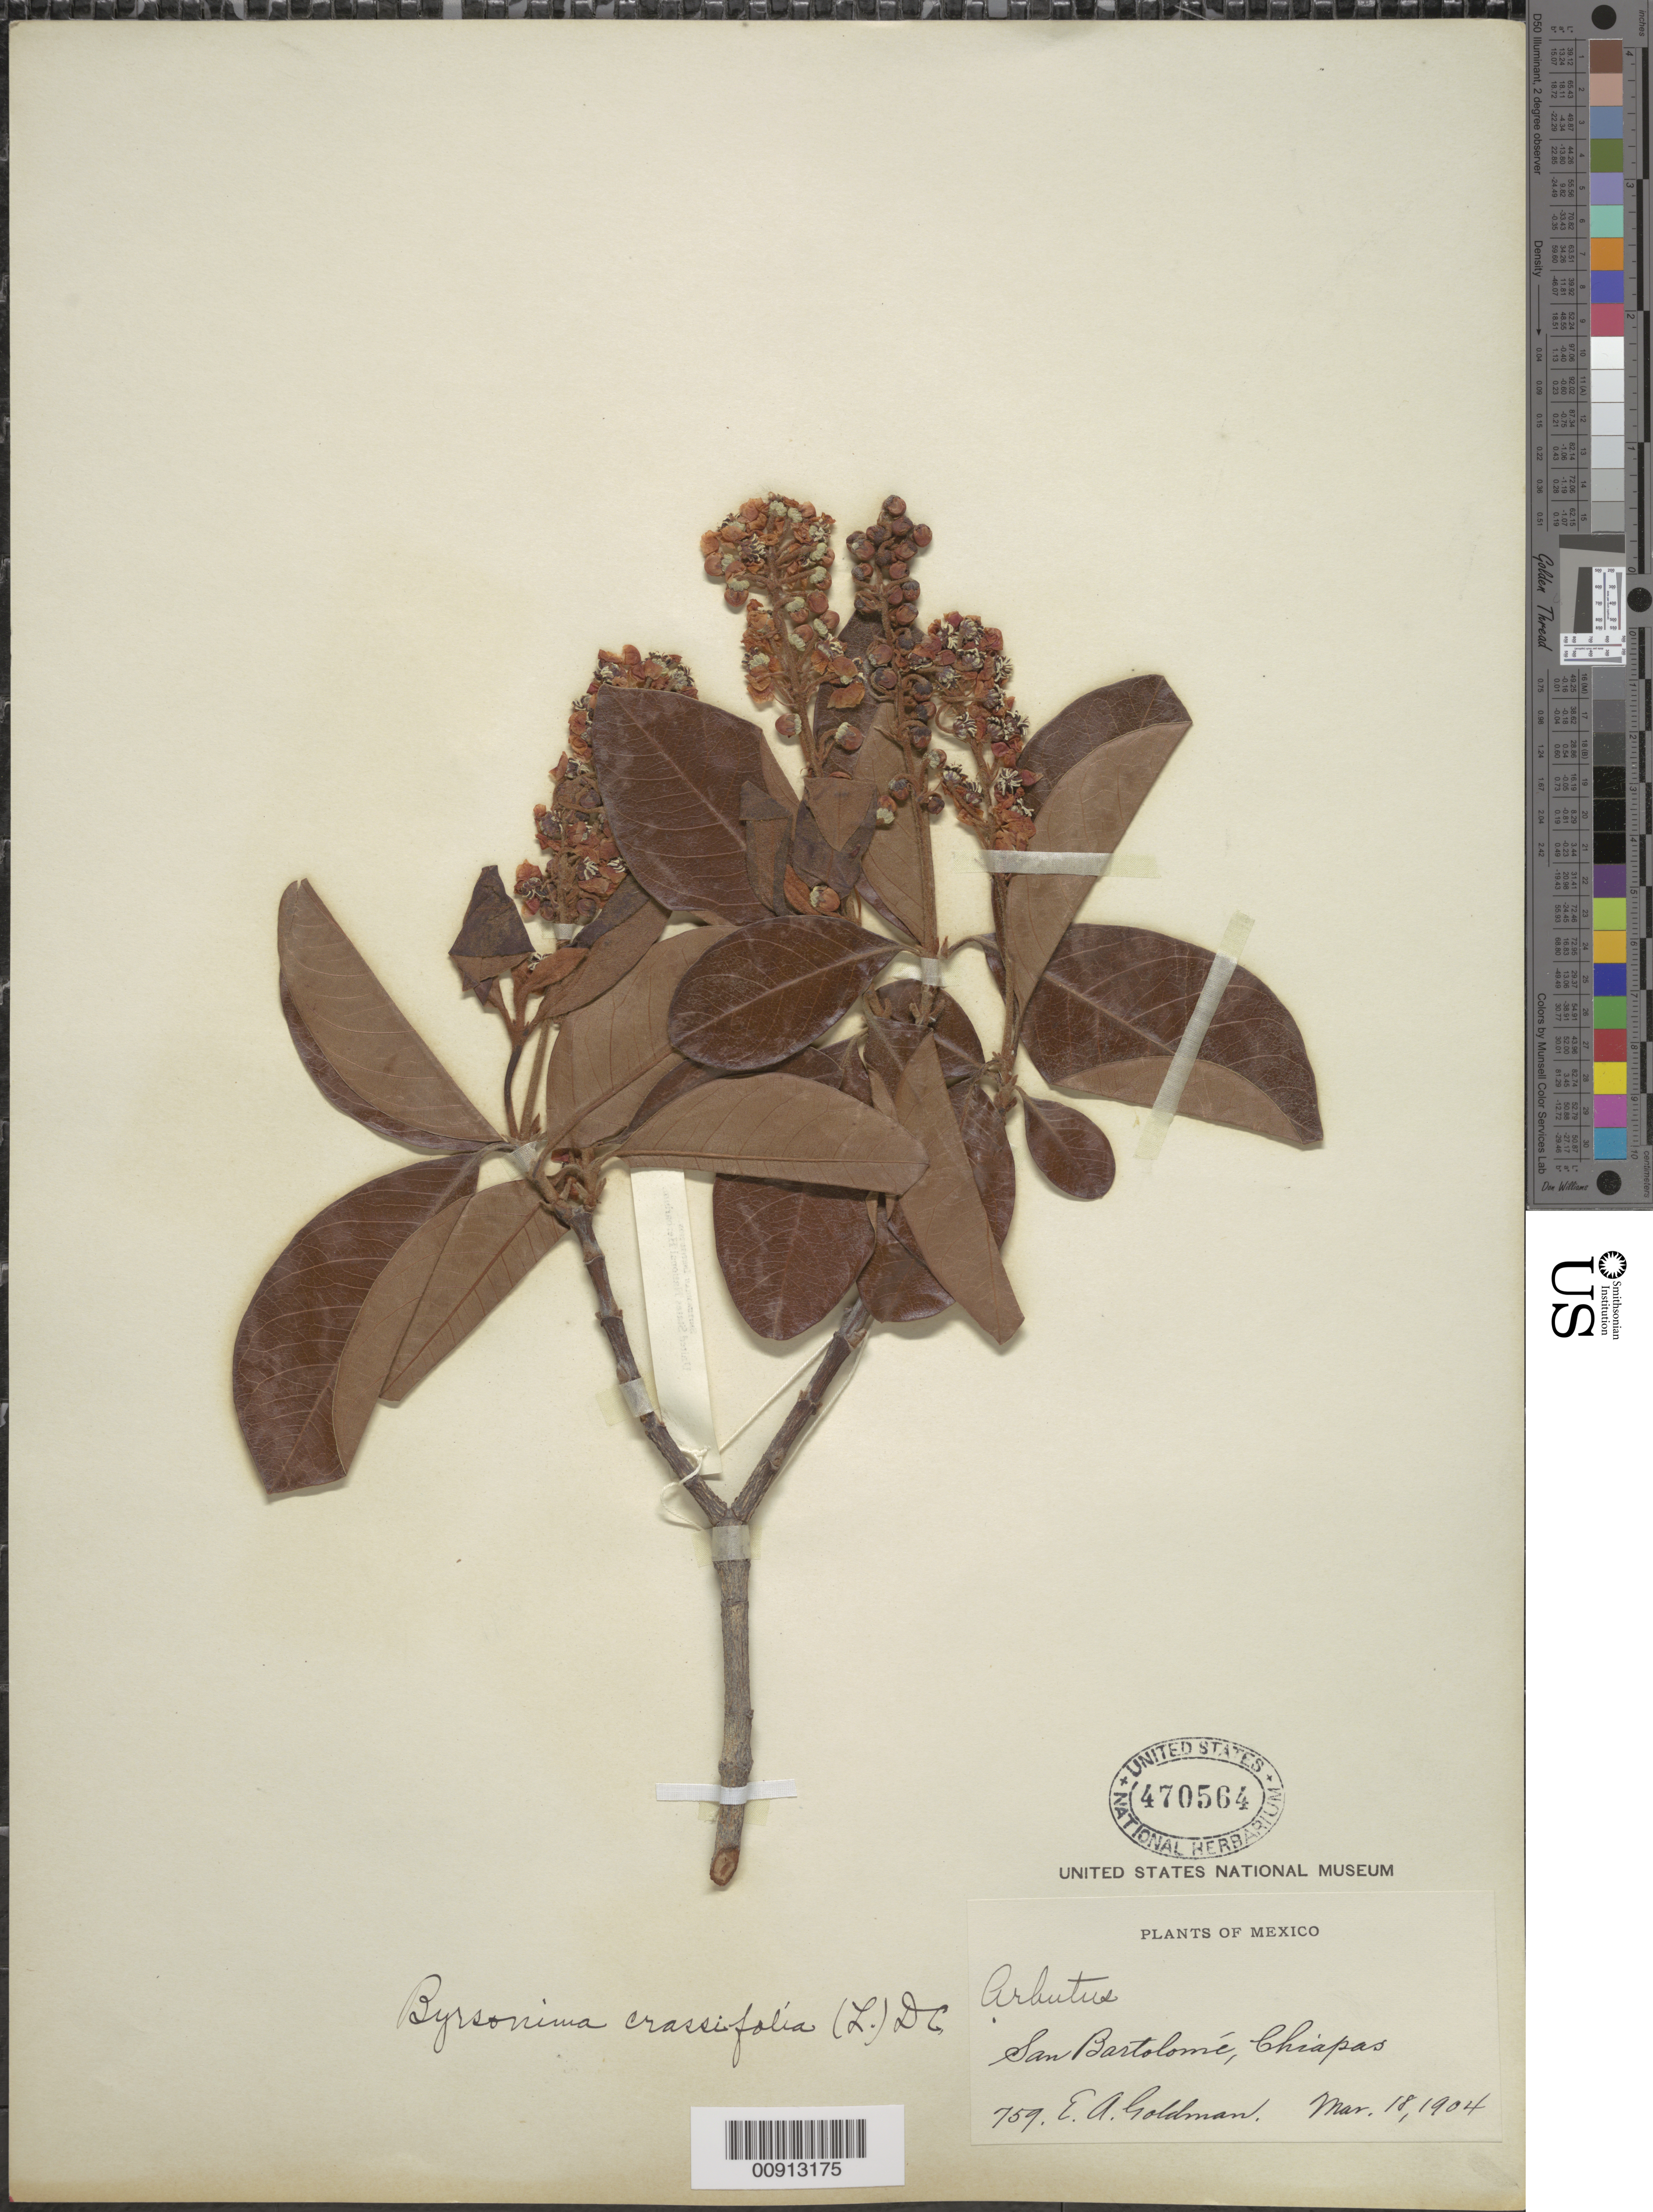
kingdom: Plantae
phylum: Tracheophyta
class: Magnoliopsida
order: Malpighiales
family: Malpighiaceae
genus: Byrsonima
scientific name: Byrsonima crassifolia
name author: (L.) Kunth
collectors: E. A. Goldman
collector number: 759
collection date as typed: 18 Mar 1904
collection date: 1904-03-18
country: Mexico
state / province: Chiapas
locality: San Bartolomé, Chiapas.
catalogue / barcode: US 470564